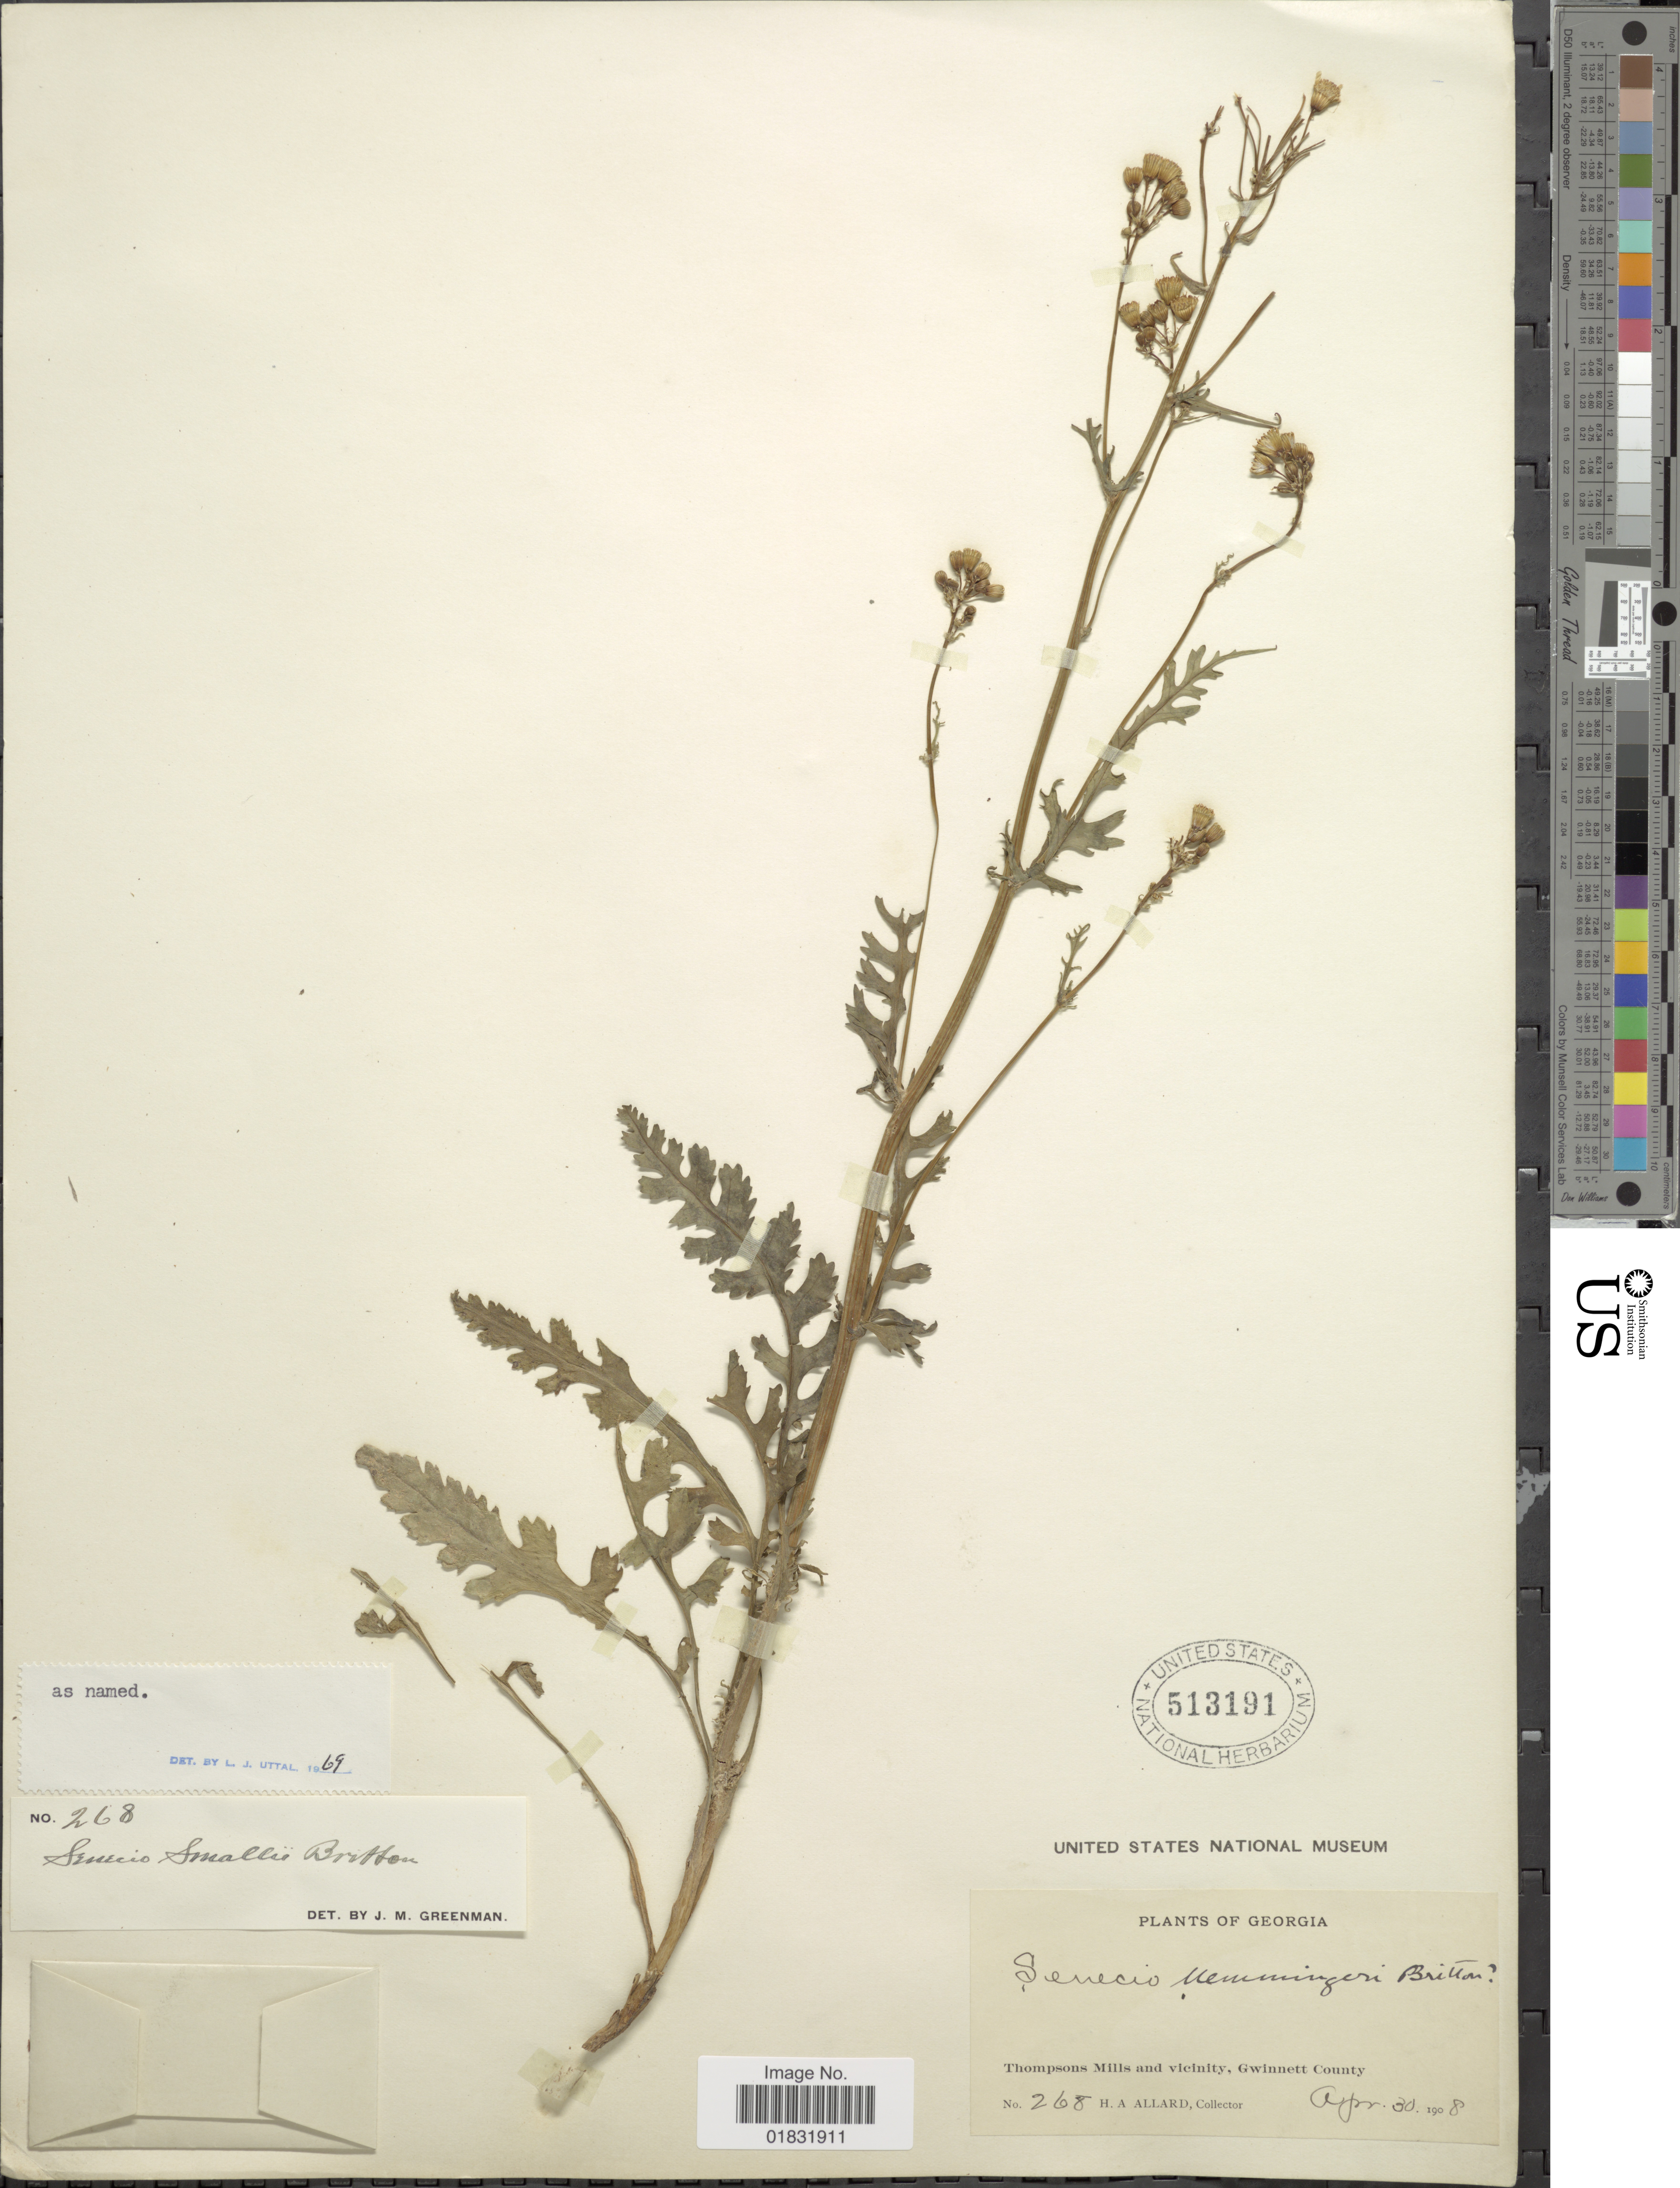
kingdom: Plantae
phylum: Tracheophyta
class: Magnoliopsida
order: Asterales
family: Asteraceae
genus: Packera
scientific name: Packera smallii Britton comb ined.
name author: Britton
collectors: H. A. Allard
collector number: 268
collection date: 1908-04-30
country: United States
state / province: Georgia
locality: Thompsons Mills and vicinity, Gwinnett County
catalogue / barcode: US 513191